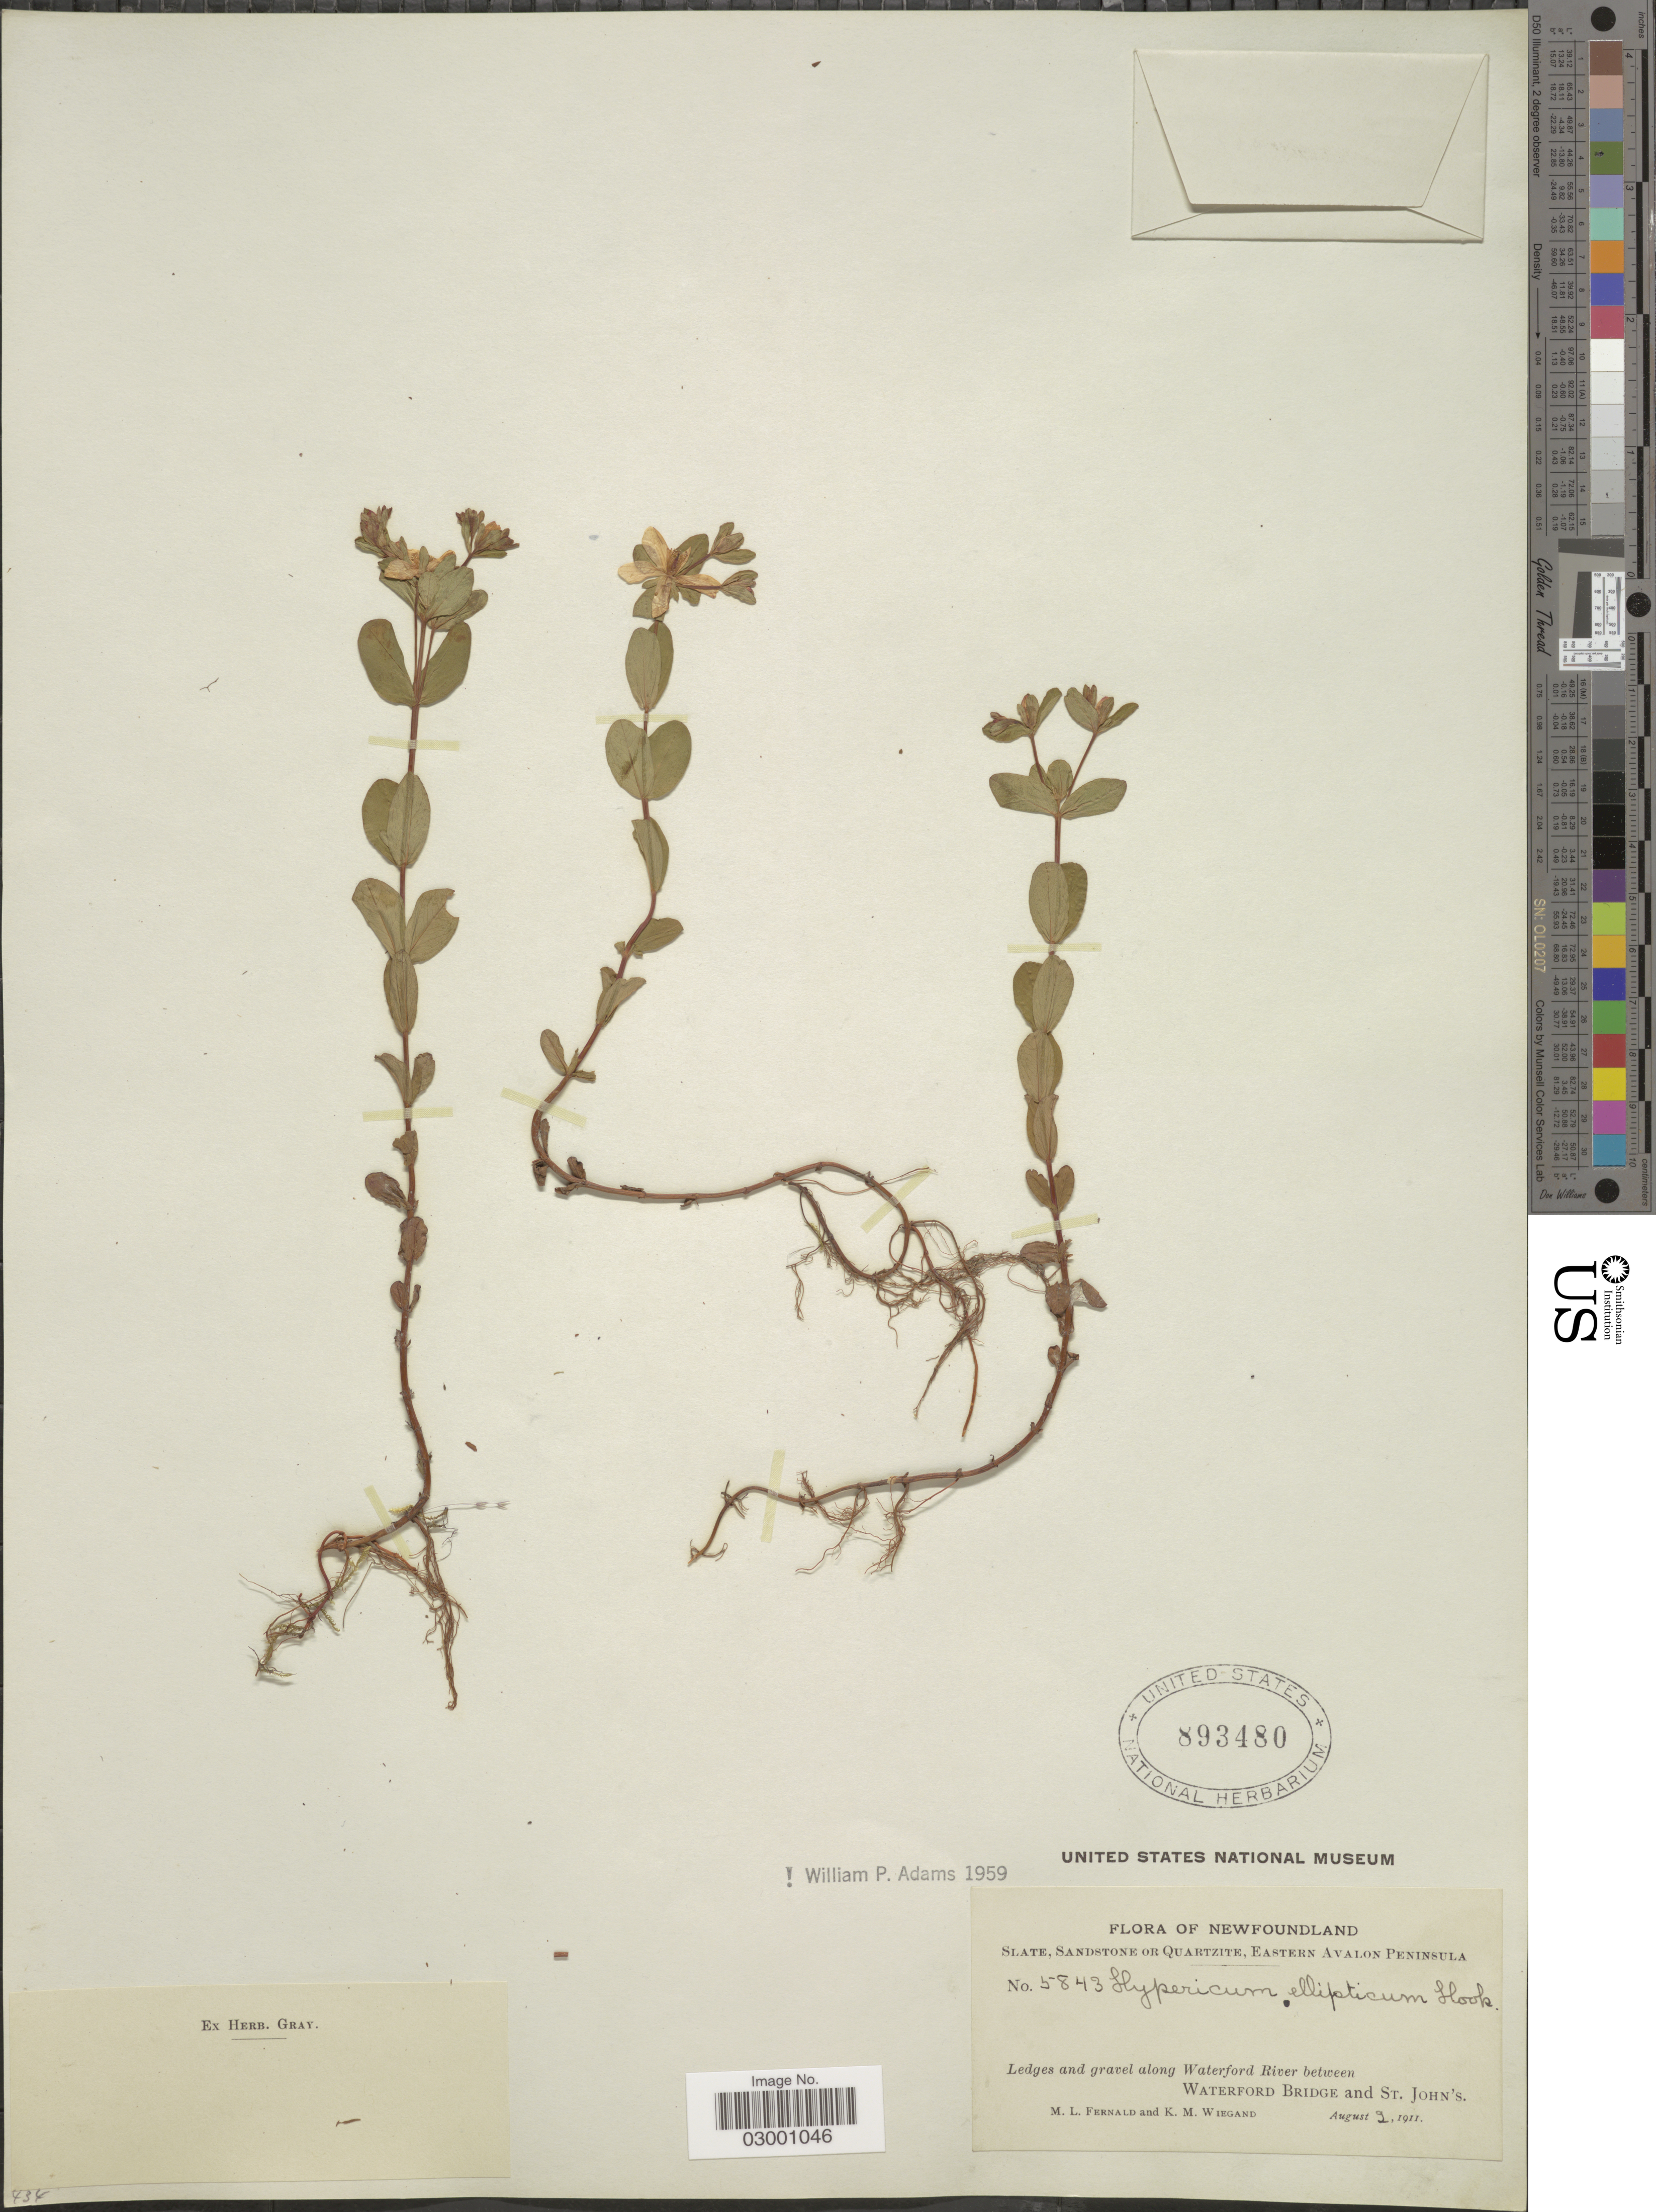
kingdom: Plantae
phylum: Tracheophyta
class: Magnoliopsida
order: Malpighiales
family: Hypericaceae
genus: Hypericum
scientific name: Hypericum ellipticum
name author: Hook.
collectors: M. L. Fernald & K. M. Wiegand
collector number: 5843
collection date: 1911-08-02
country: Canada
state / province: Newfoundland and Labrador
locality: Slate, Sandstone or Quartzite, Eastern Avalon Peninsula, Ledges and gravel along Waterford River between, Waterford Bridge and St. John's.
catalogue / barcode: US 893480